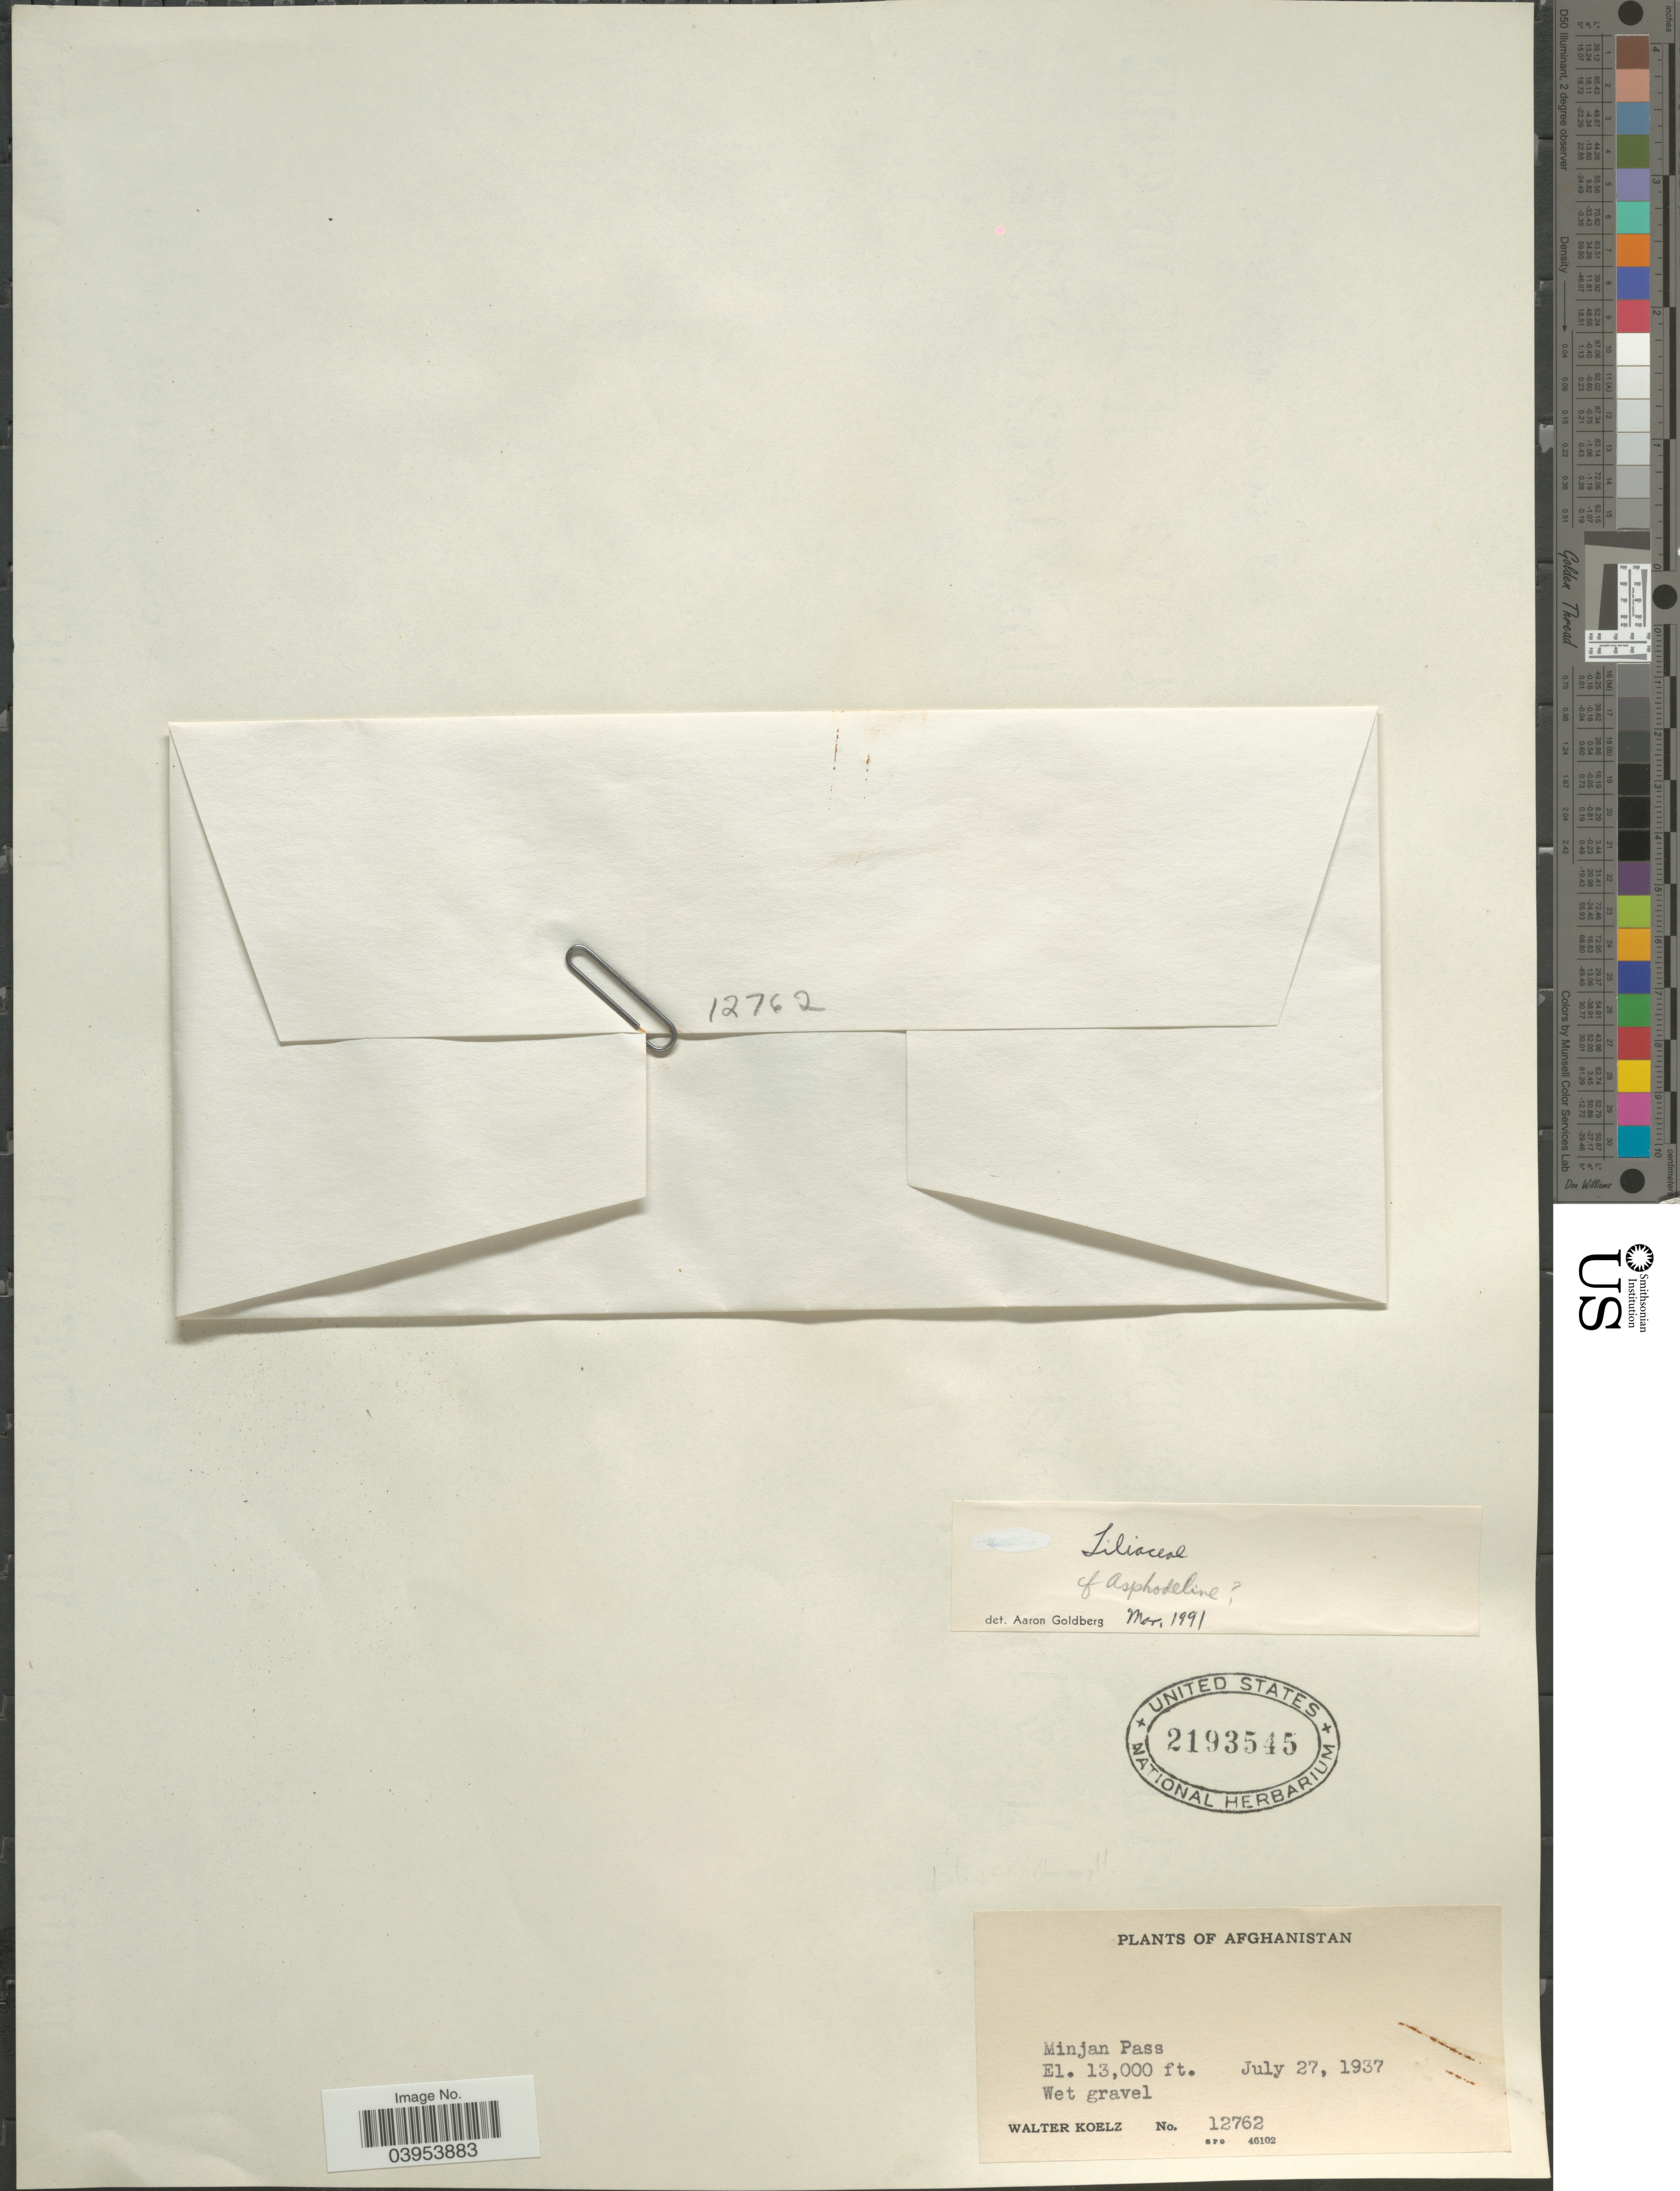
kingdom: Plantae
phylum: Tracheophyta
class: Liliopsida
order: Asparagales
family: Asphodelaceae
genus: Asphodeline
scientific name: Asphodeline sp.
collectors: W. N. Koelz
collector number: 12762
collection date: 1937-07-27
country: Afghanistan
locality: Minjan Pass.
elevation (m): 3962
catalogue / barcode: US 2193545